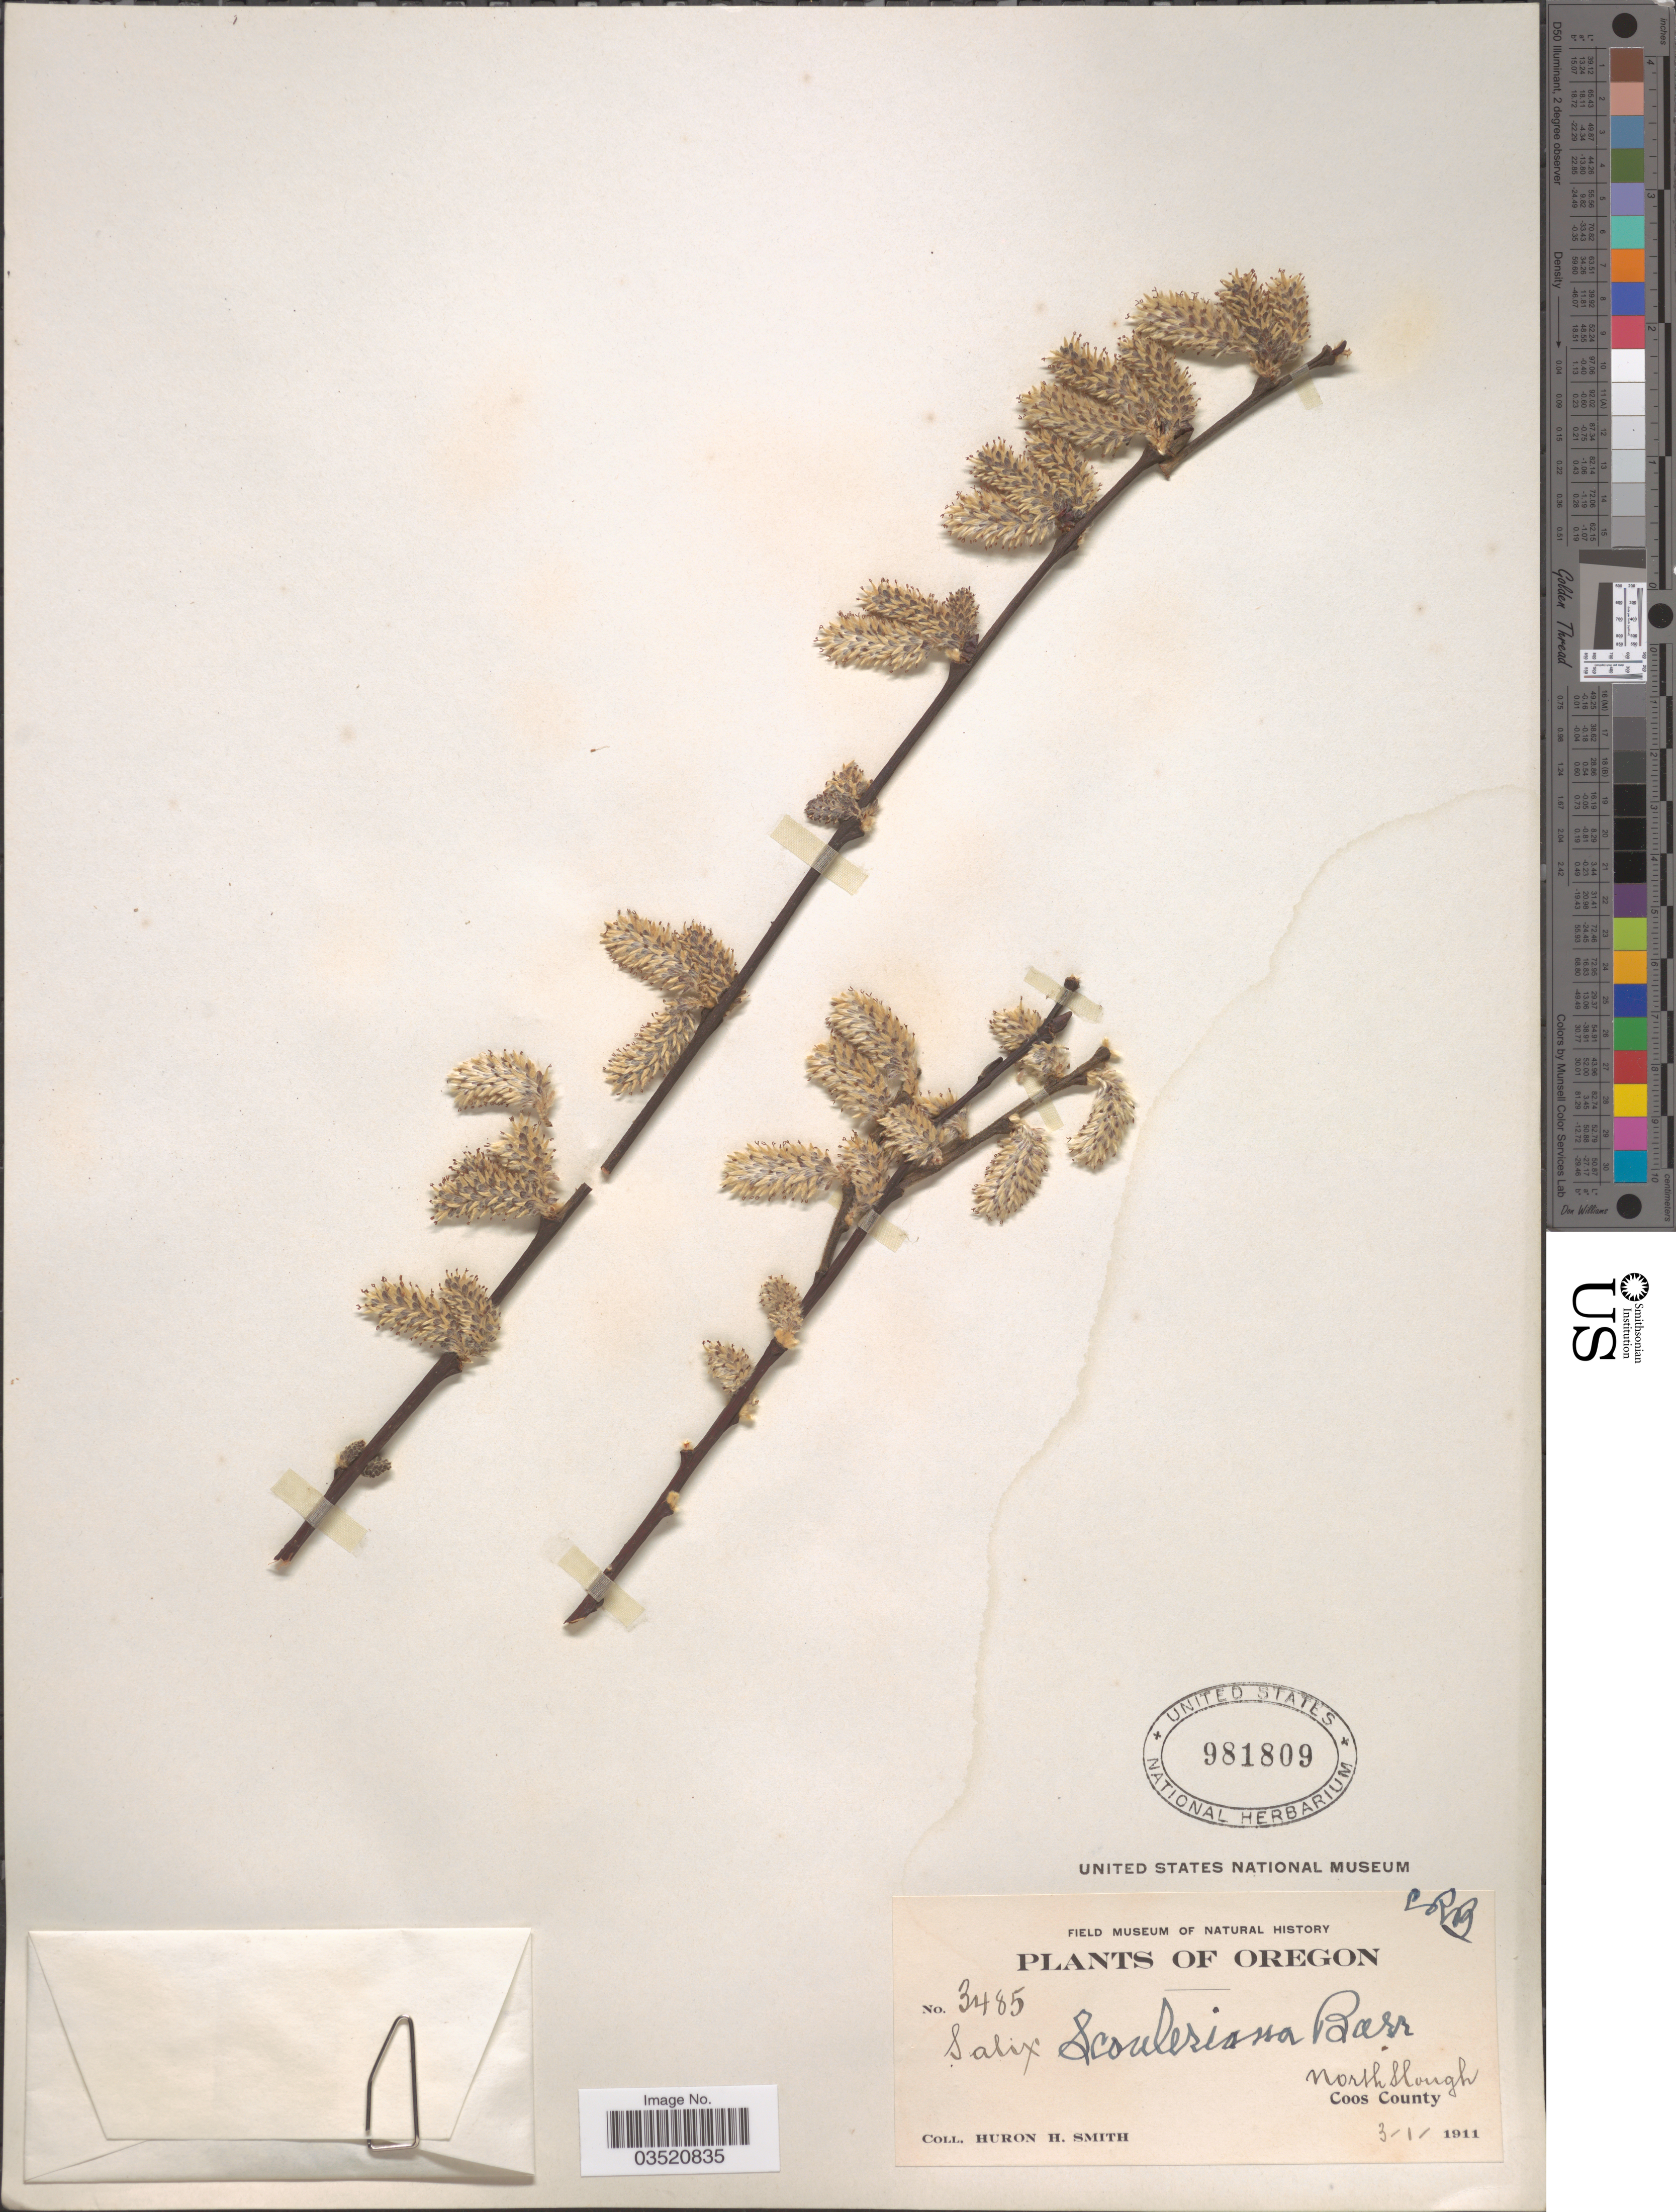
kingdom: Plantae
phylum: Tracheophyta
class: Magnoliopsida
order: Malpighiales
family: Salicaceae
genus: Salix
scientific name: Salix scouleriana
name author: Barratt ex Hook.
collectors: Huron H. Smith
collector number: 3485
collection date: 1911-03-01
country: United States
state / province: Oregon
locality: North Slough. Coos County.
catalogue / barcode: US 981809